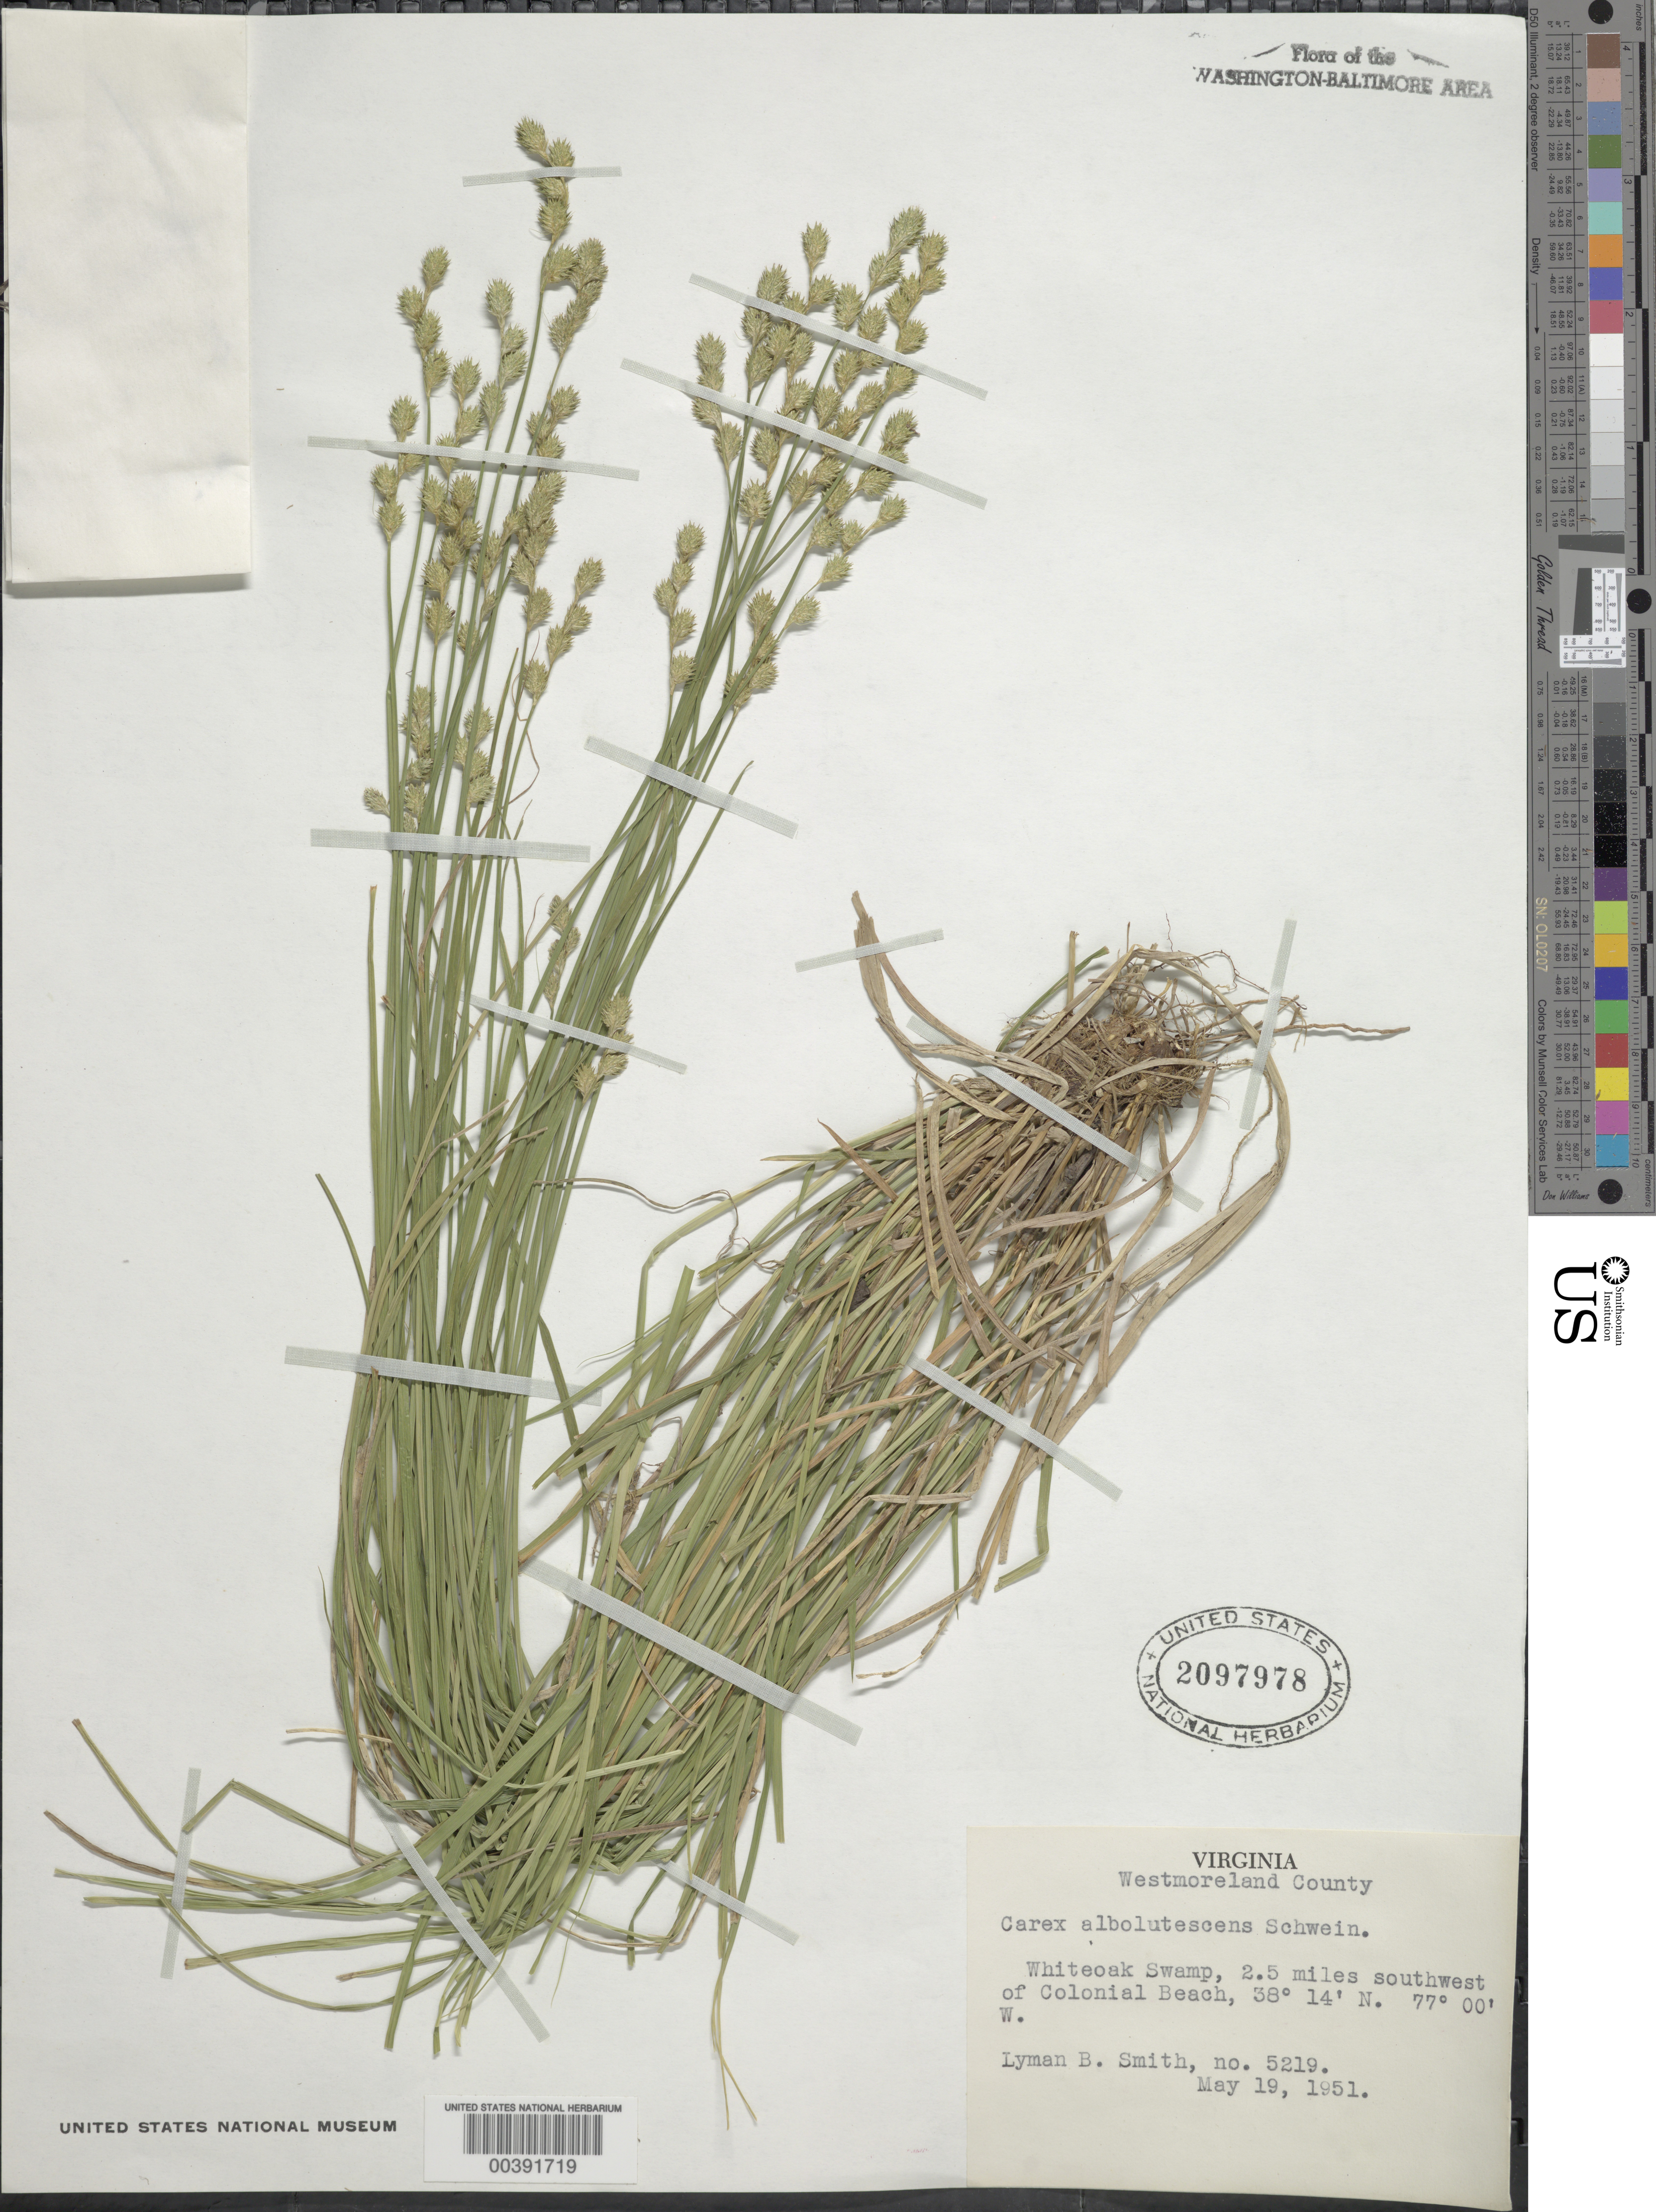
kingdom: Plantae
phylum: Tracheophyta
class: Liliopsida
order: Poales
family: Cyperaceae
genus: Carex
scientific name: Carex albolutescens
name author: Schwein.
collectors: L. Smith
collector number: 5219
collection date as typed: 19 May 1951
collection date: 1951-05-19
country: United States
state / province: Virginia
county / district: Westmoreland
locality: Whiteoak Swamp, southwest of Colonial Beach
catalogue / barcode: US 2097978